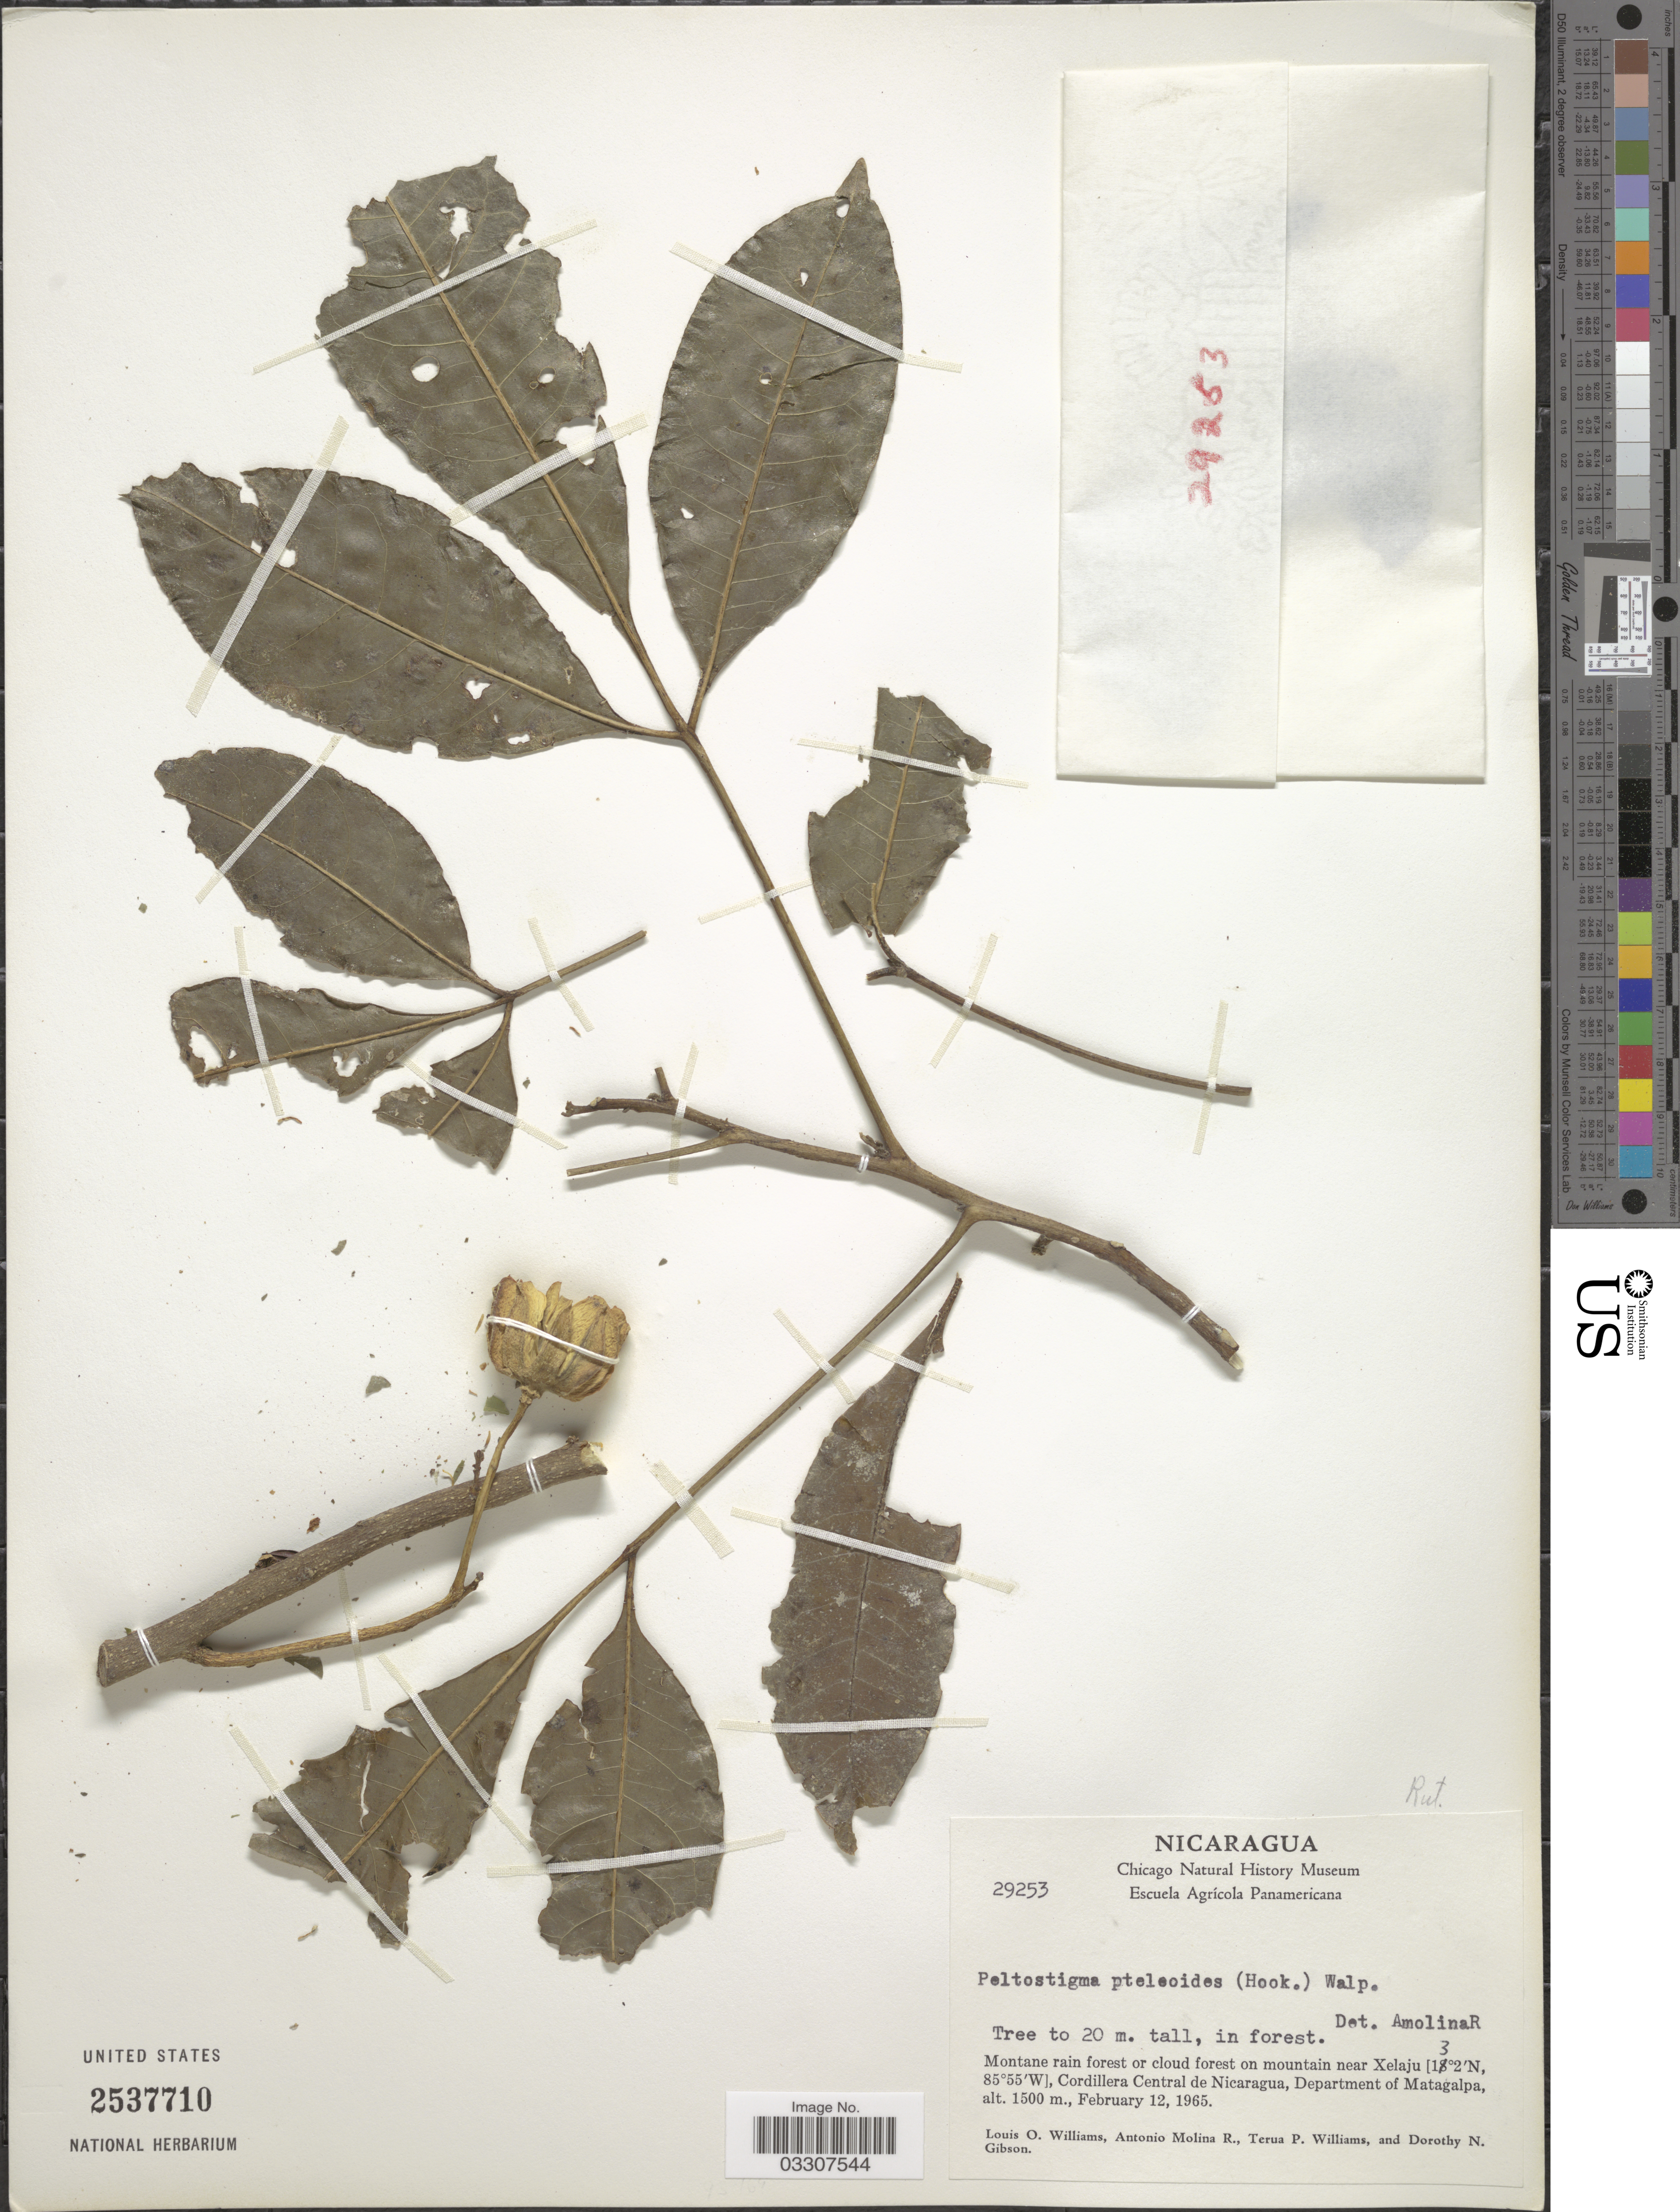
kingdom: Plantae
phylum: Tracheophyta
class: Magnoliopsida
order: Sapindales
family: Rutaceae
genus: Peltostigma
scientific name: Peltostigma pteleoides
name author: (Hook.) Walp.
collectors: L. O. Williams, A. Molina R., T. Williams & D. N. Gibson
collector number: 29253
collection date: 1965-02-12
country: Nicaragua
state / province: Matagalpa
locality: Montane rain forest or cloud forest on mountain near Xelaju, Cordillera Central de Nicaragua, Department of Matagalpa.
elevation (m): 1500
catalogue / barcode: US 2537710